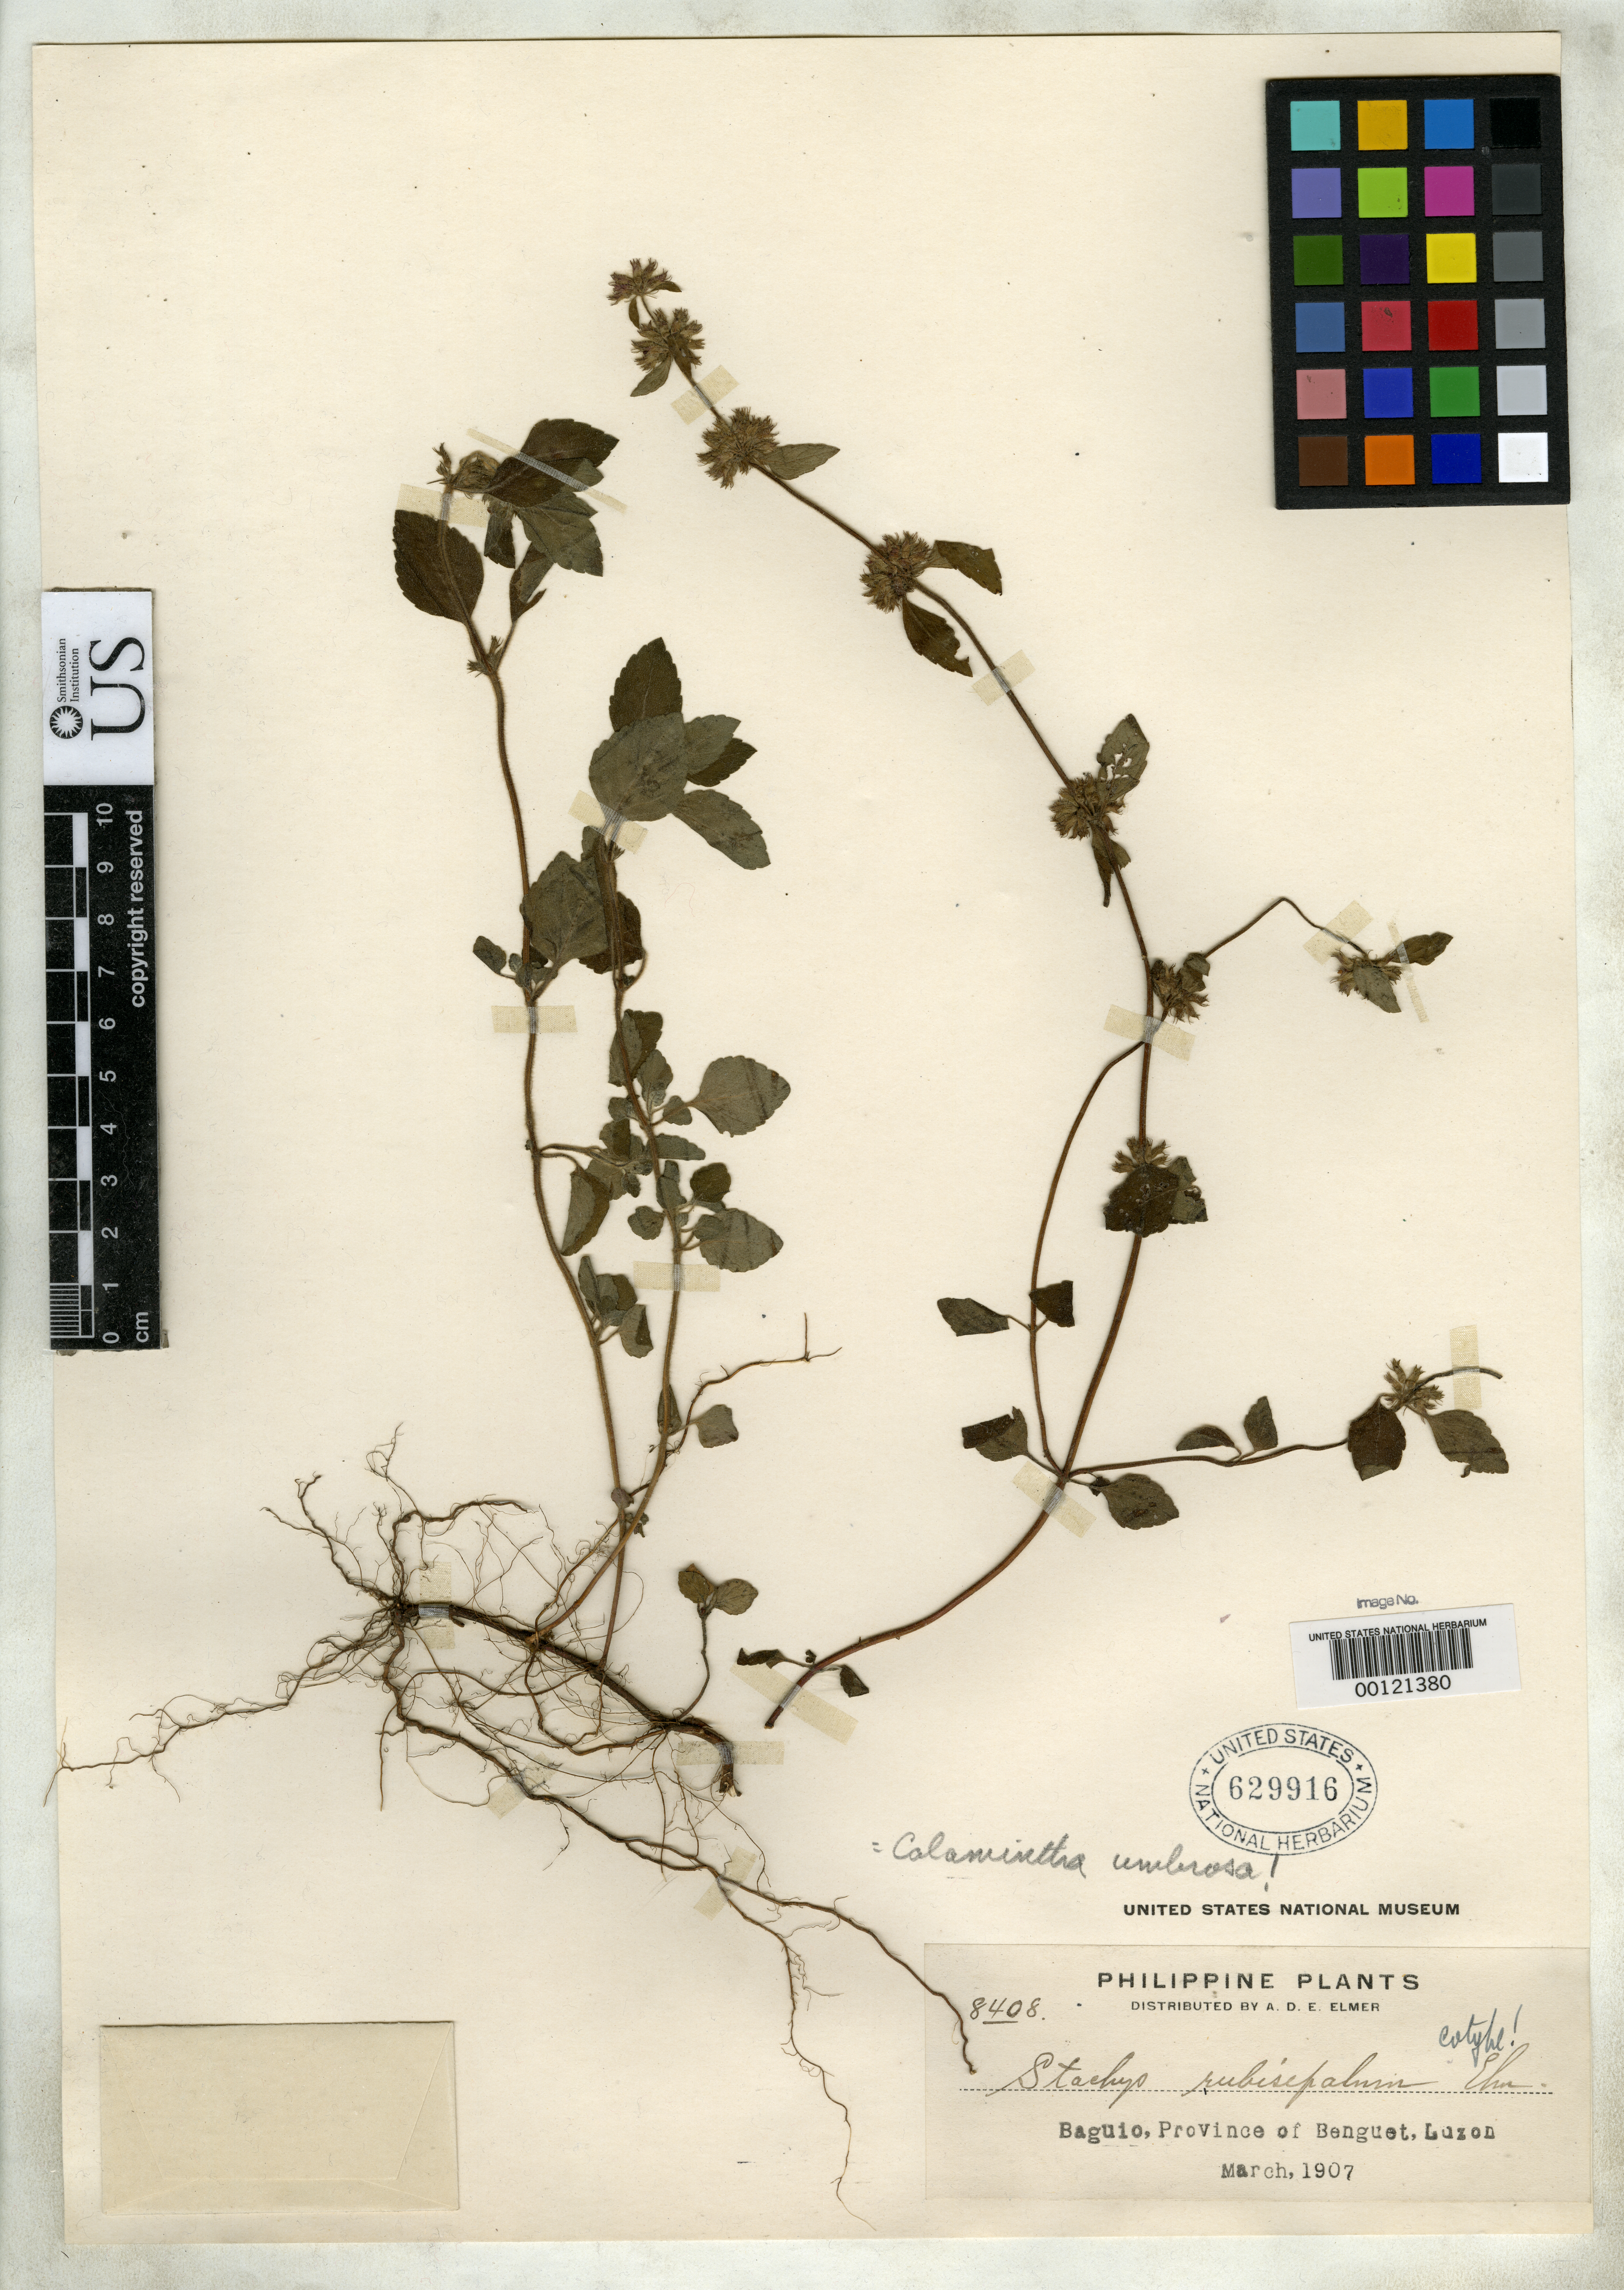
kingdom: Plantae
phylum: Tracheophyta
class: Magnoliopsida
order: Lamiales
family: Lamiaceae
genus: Stachys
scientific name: Stachys rubisepala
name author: Elmer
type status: Isotype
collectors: A. D. E. Elmer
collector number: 8408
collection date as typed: Mar 1907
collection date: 1907-03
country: Philippines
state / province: Cordillera (Administrative Region)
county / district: Benguet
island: Luzon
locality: Baguio, Mt. Santo Tomas.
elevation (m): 2000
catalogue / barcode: US 629916